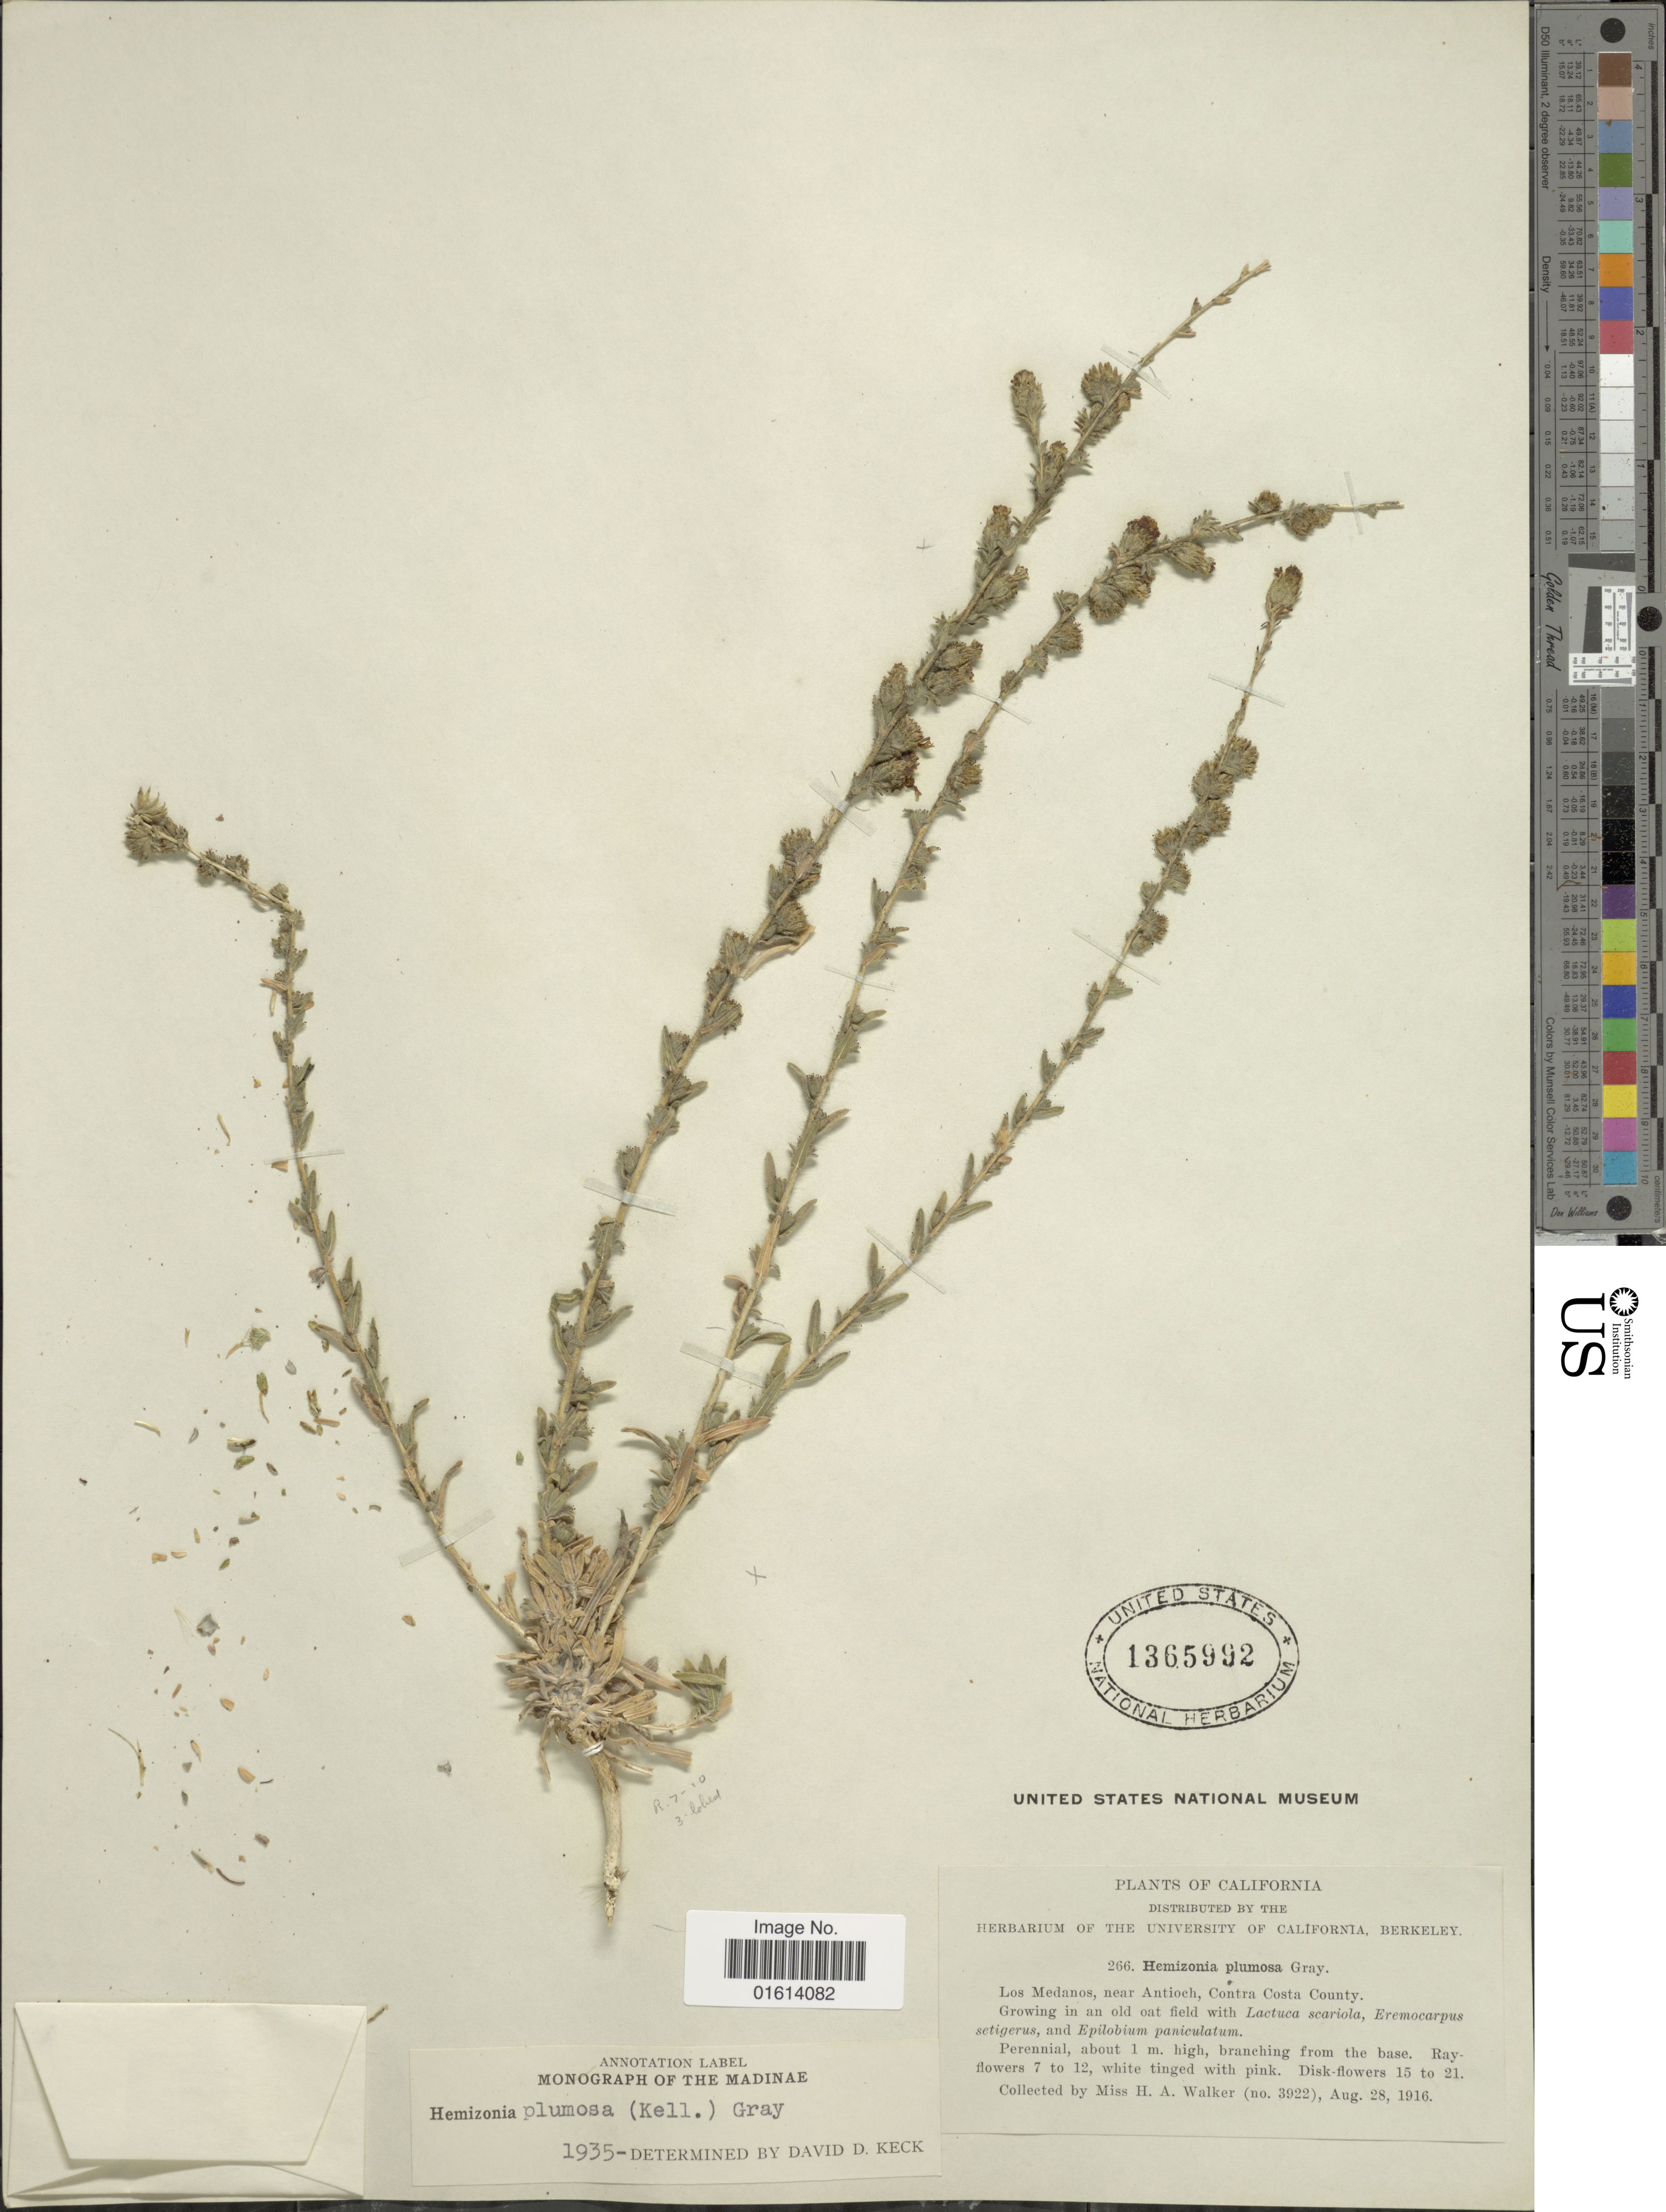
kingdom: Plantae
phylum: Tracheophyta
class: Magnoliopsida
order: Asterales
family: Asteraceae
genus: Blepharizonia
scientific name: Blepharizonia plumosa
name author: (Kellogg) Greene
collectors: H. Walker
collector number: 3922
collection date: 1916-08-28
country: United States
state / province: California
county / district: Contra Costa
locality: Los Medanos, near Antioch, Contra Costa County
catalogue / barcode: US 1365992